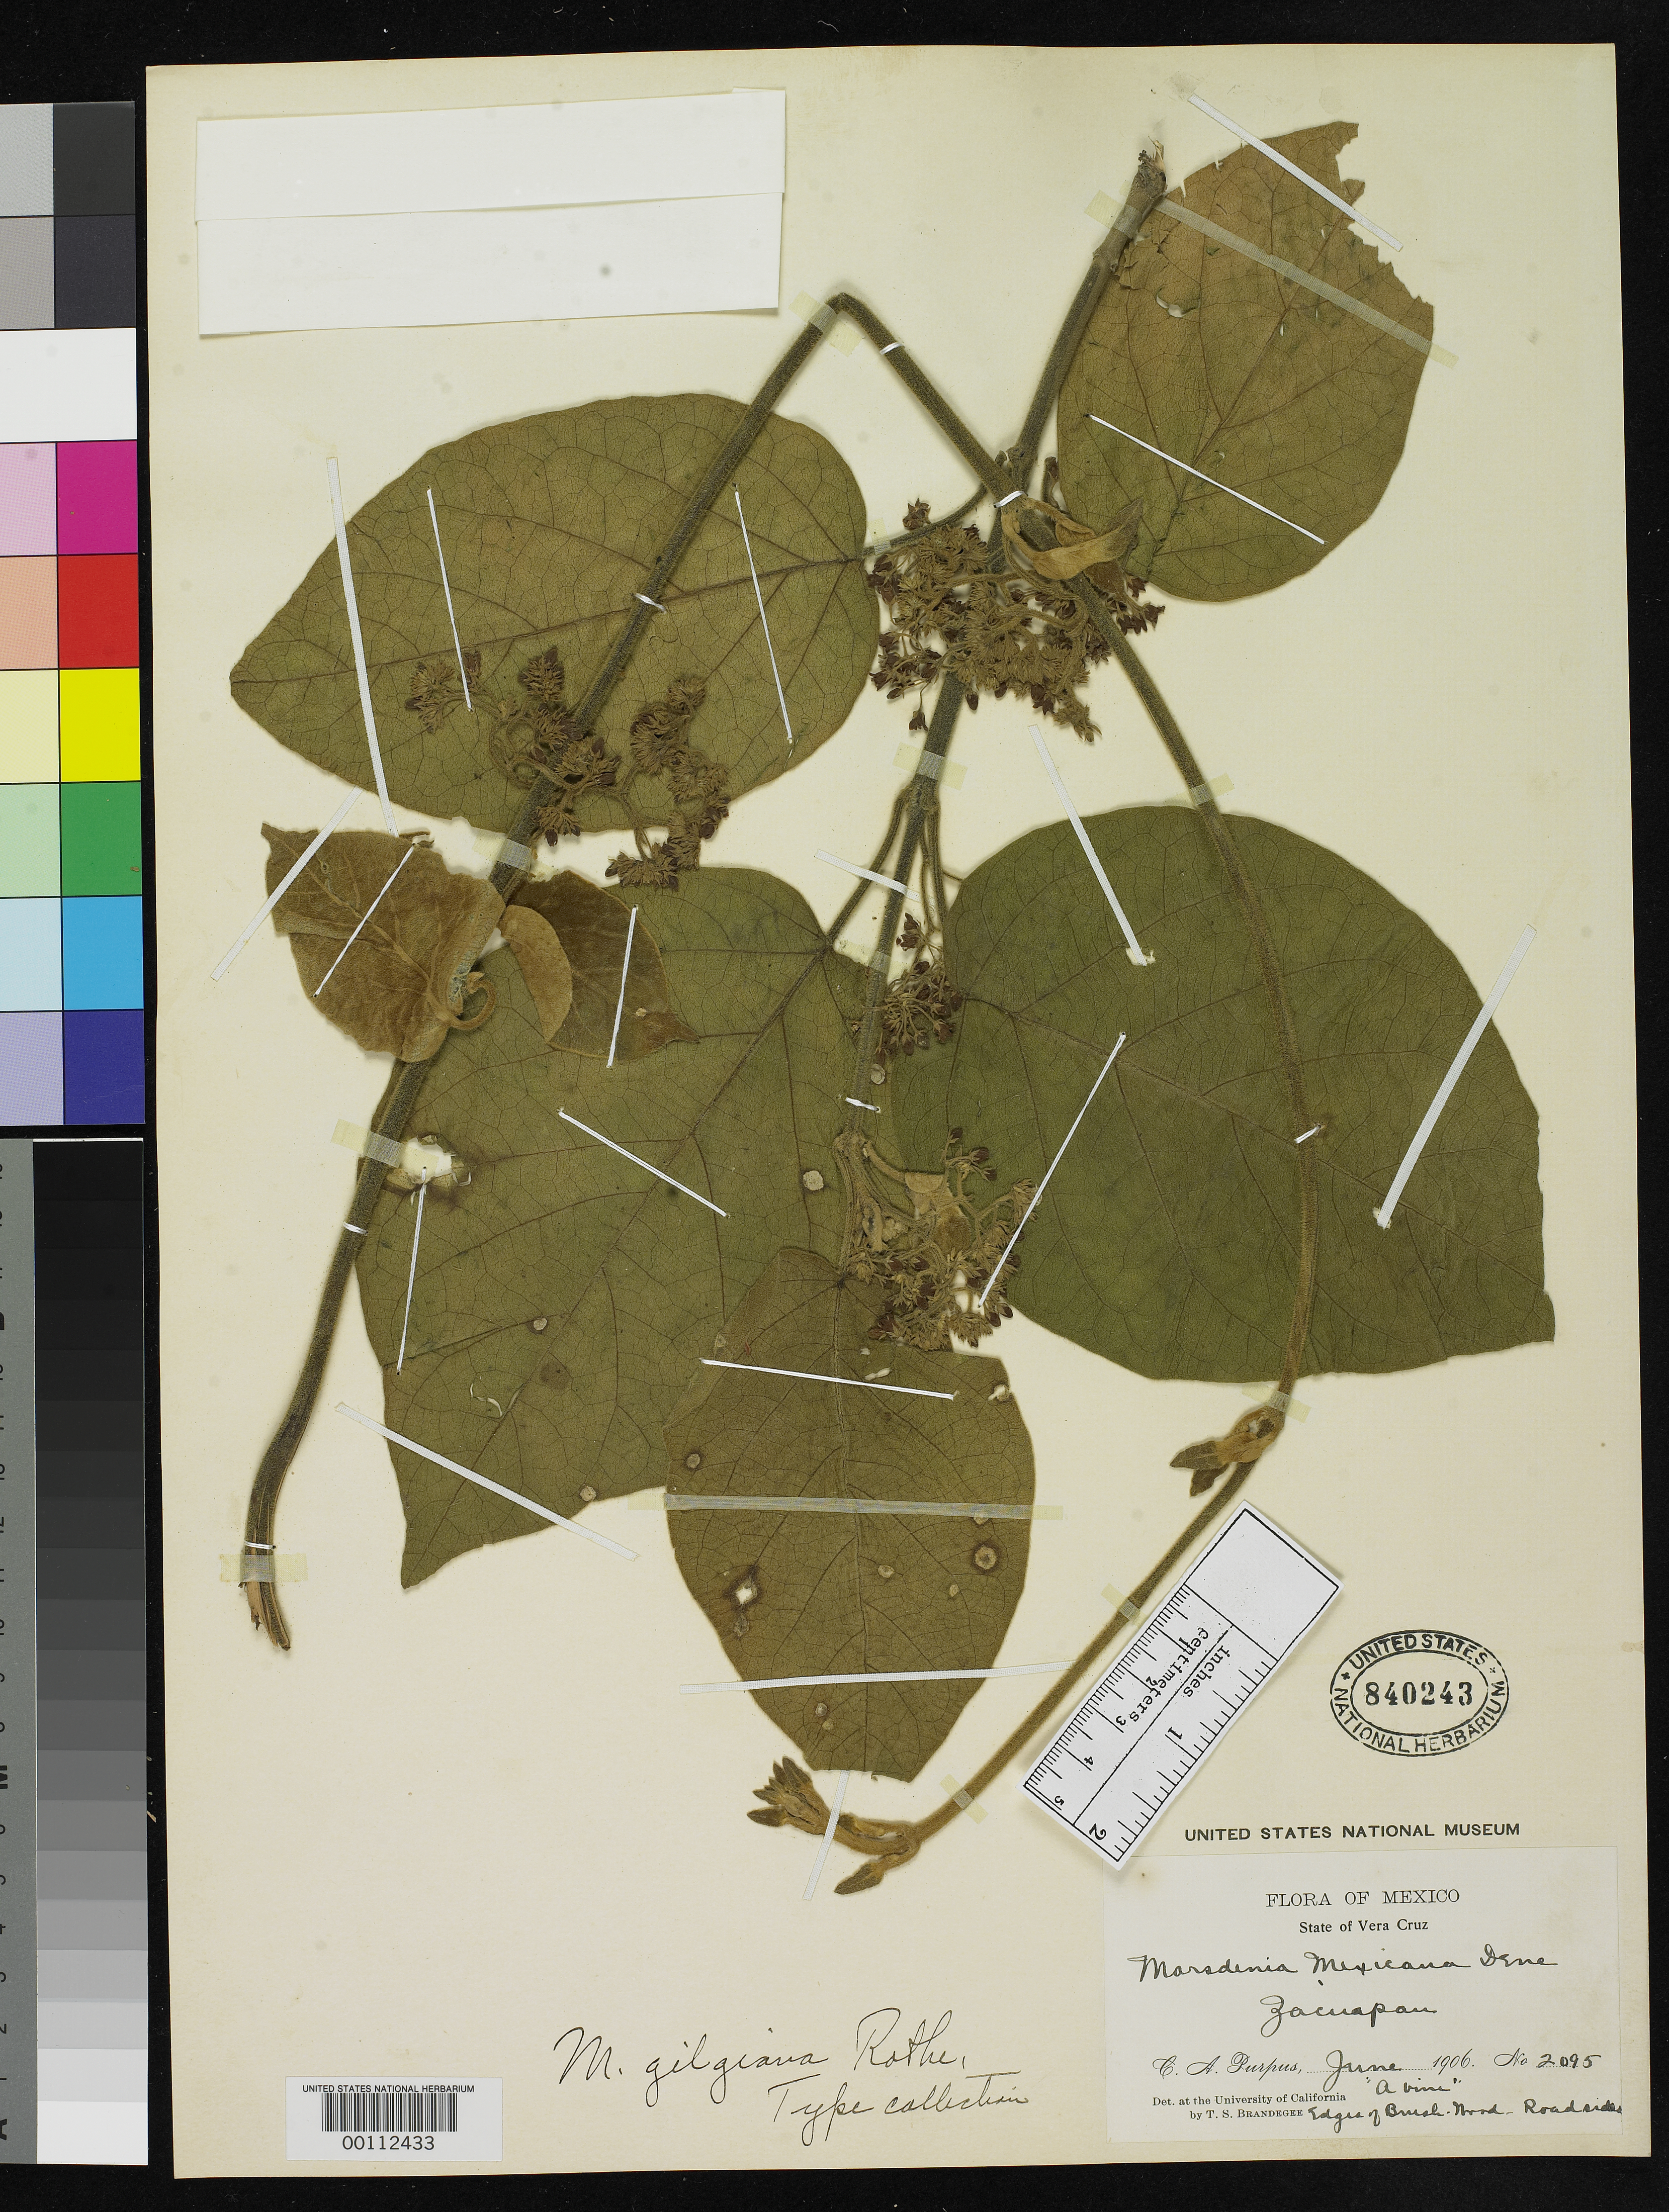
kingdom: Plantae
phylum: Tracheophyta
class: Magnoliopsida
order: Gentianales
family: Apocynaceae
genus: Marsdenia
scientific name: Marsdenia gilgiana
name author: W. Rothe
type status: Isosyntype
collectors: C. A. Purpus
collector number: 2095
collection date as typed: Jun 1906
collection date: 1906-06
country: Mexico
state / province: Veracruz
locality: Zacuapan.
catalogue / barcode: US 840243